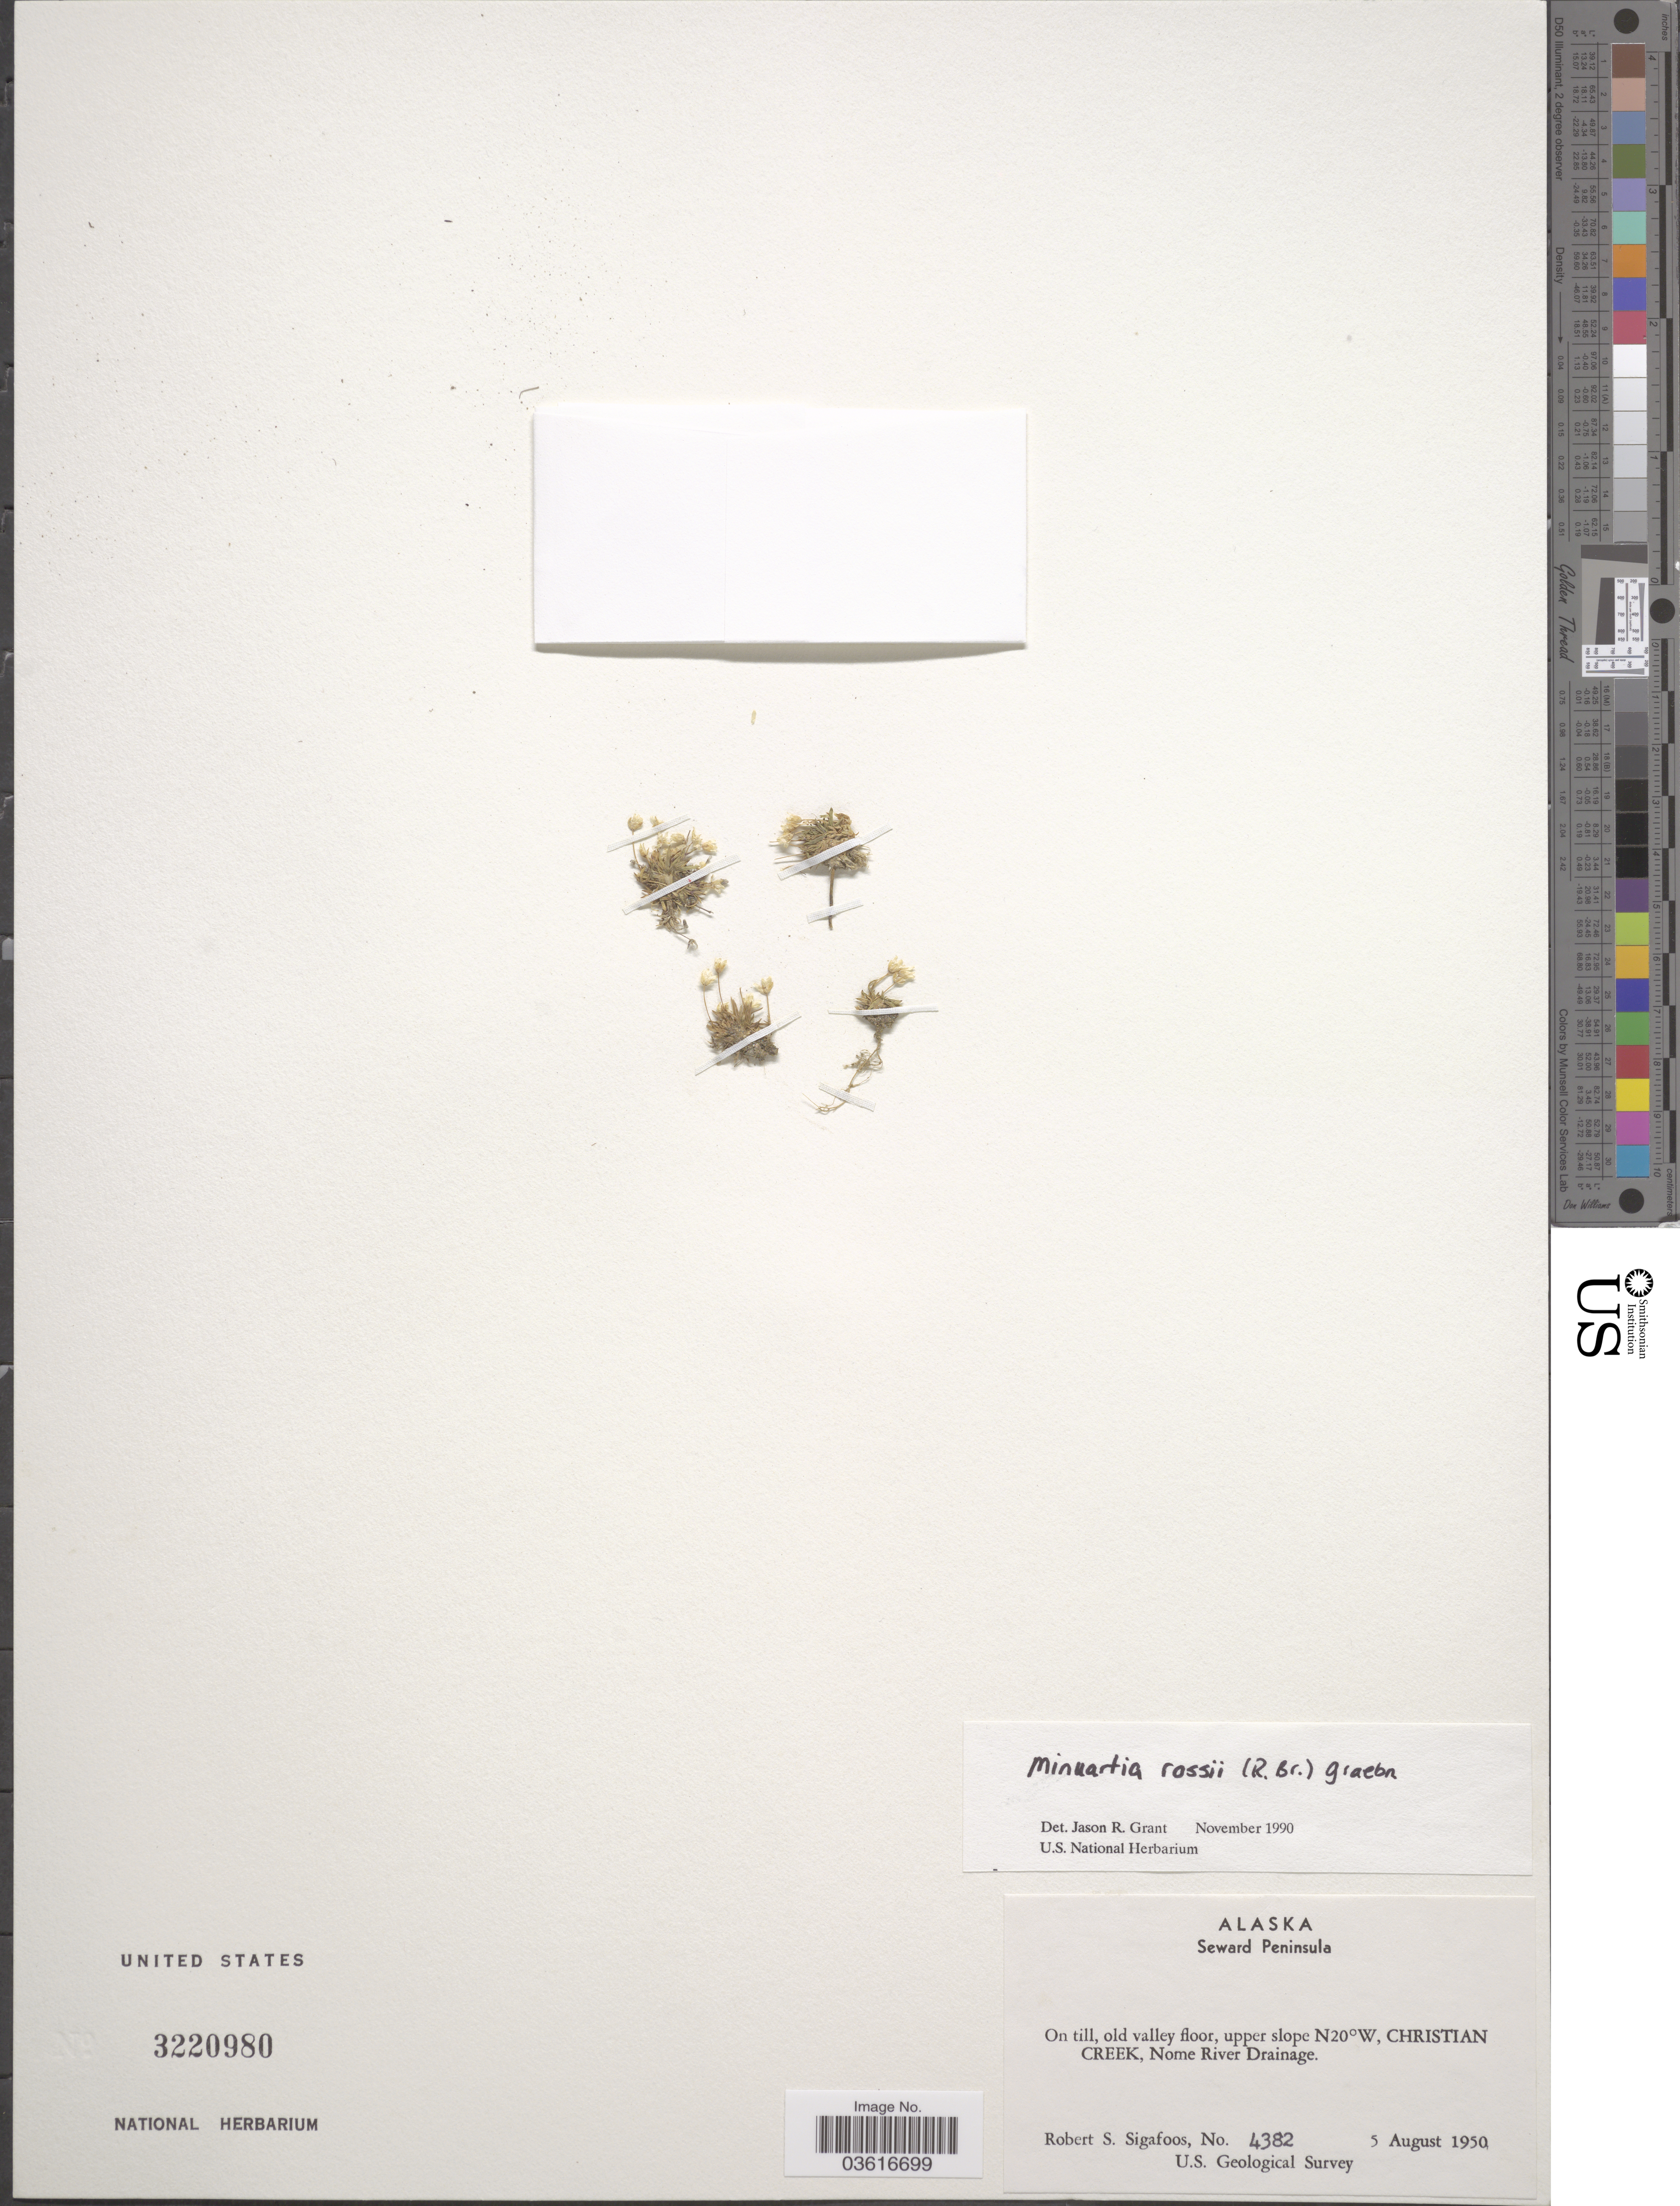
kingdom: Plantae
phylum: Tracheophyta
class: Magnoliopsida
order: Caryophyllales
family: Caryophyllaceae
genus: Minuartia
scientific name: Minuartia rossii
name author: (R. Br. ex Richardson) Graebn.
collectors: R. Sigafoos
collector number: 4382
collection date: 1950-08-05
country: United States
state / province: Alaska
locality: Seward Peninsula. On till, old valley floor, upper slope N20°W, Christian Creek, Nome River Drainage.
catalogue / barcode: US 3220980